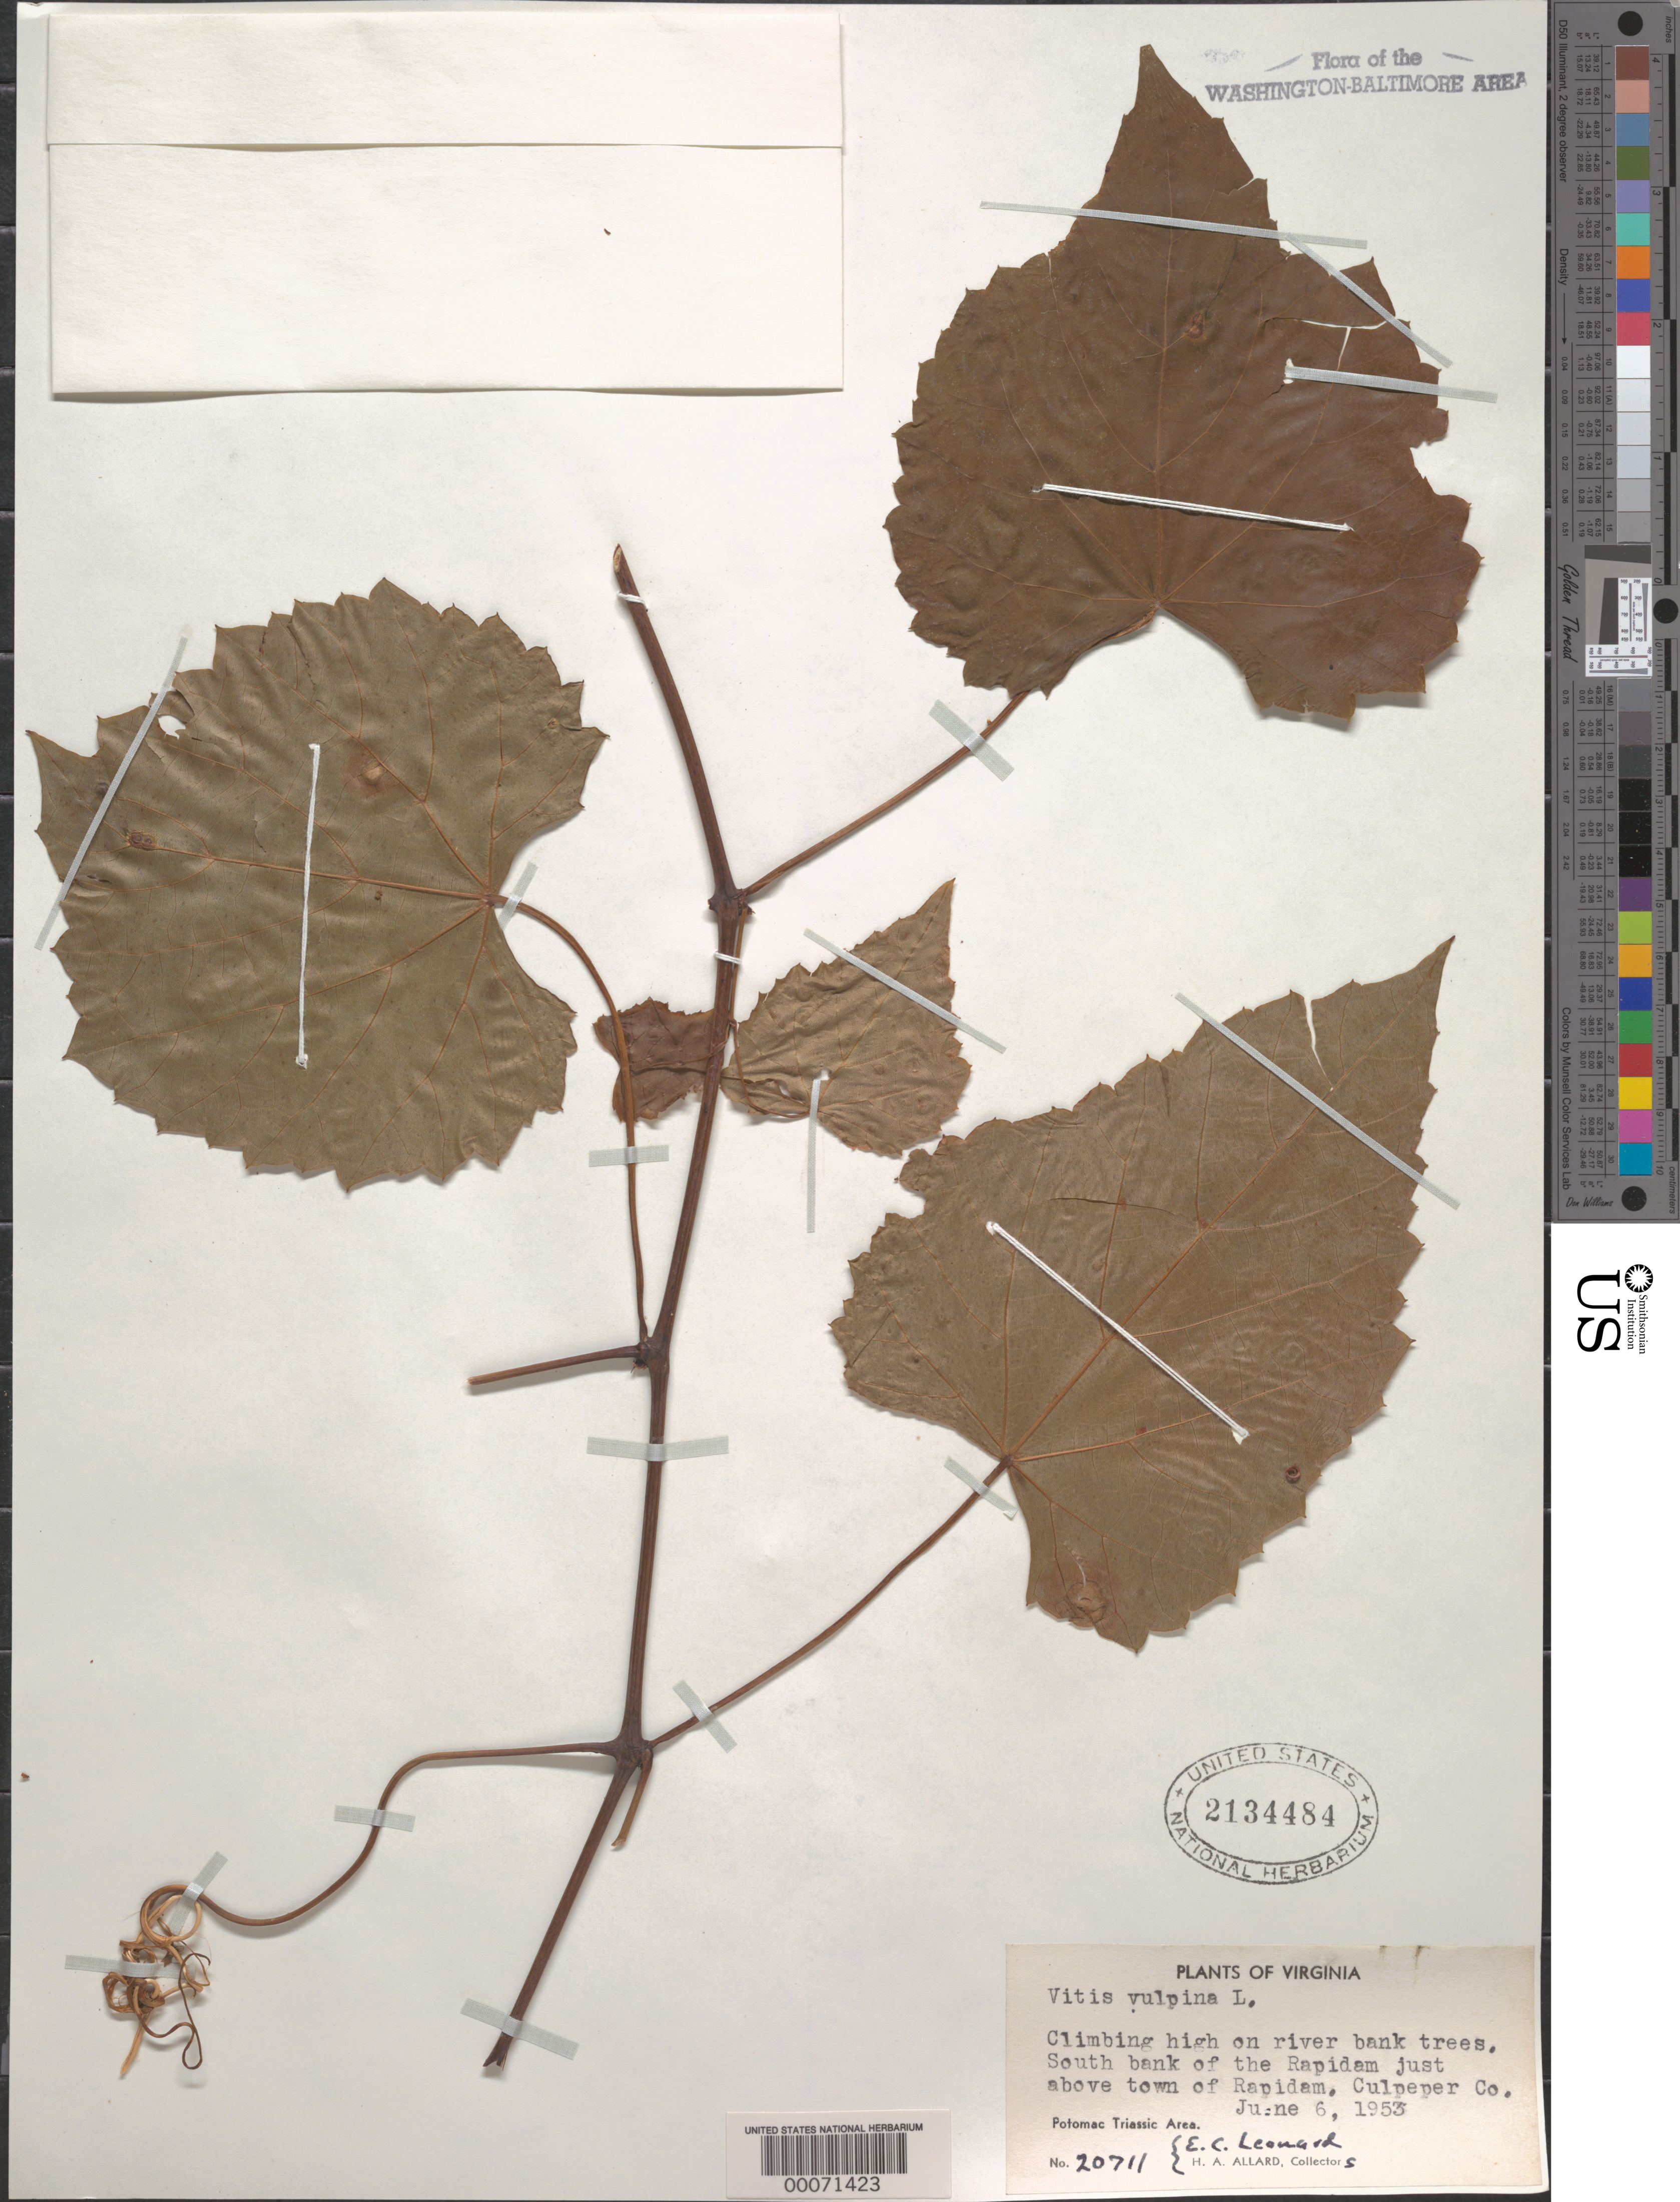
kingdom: Plantae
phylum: Tracheophyta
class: Magnoliopsida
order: Vitales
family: Vitaceae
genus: Vitis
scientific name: Vitis vulpina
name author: L.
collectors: E. C. Leonard & H. A. Allard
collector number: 20711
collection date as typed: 06 Jun 1953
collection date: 1953-06-06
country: United States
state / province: Virginia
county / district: Culpeper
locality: Rapidam Run, above Rapidam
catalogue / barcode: US 2134484